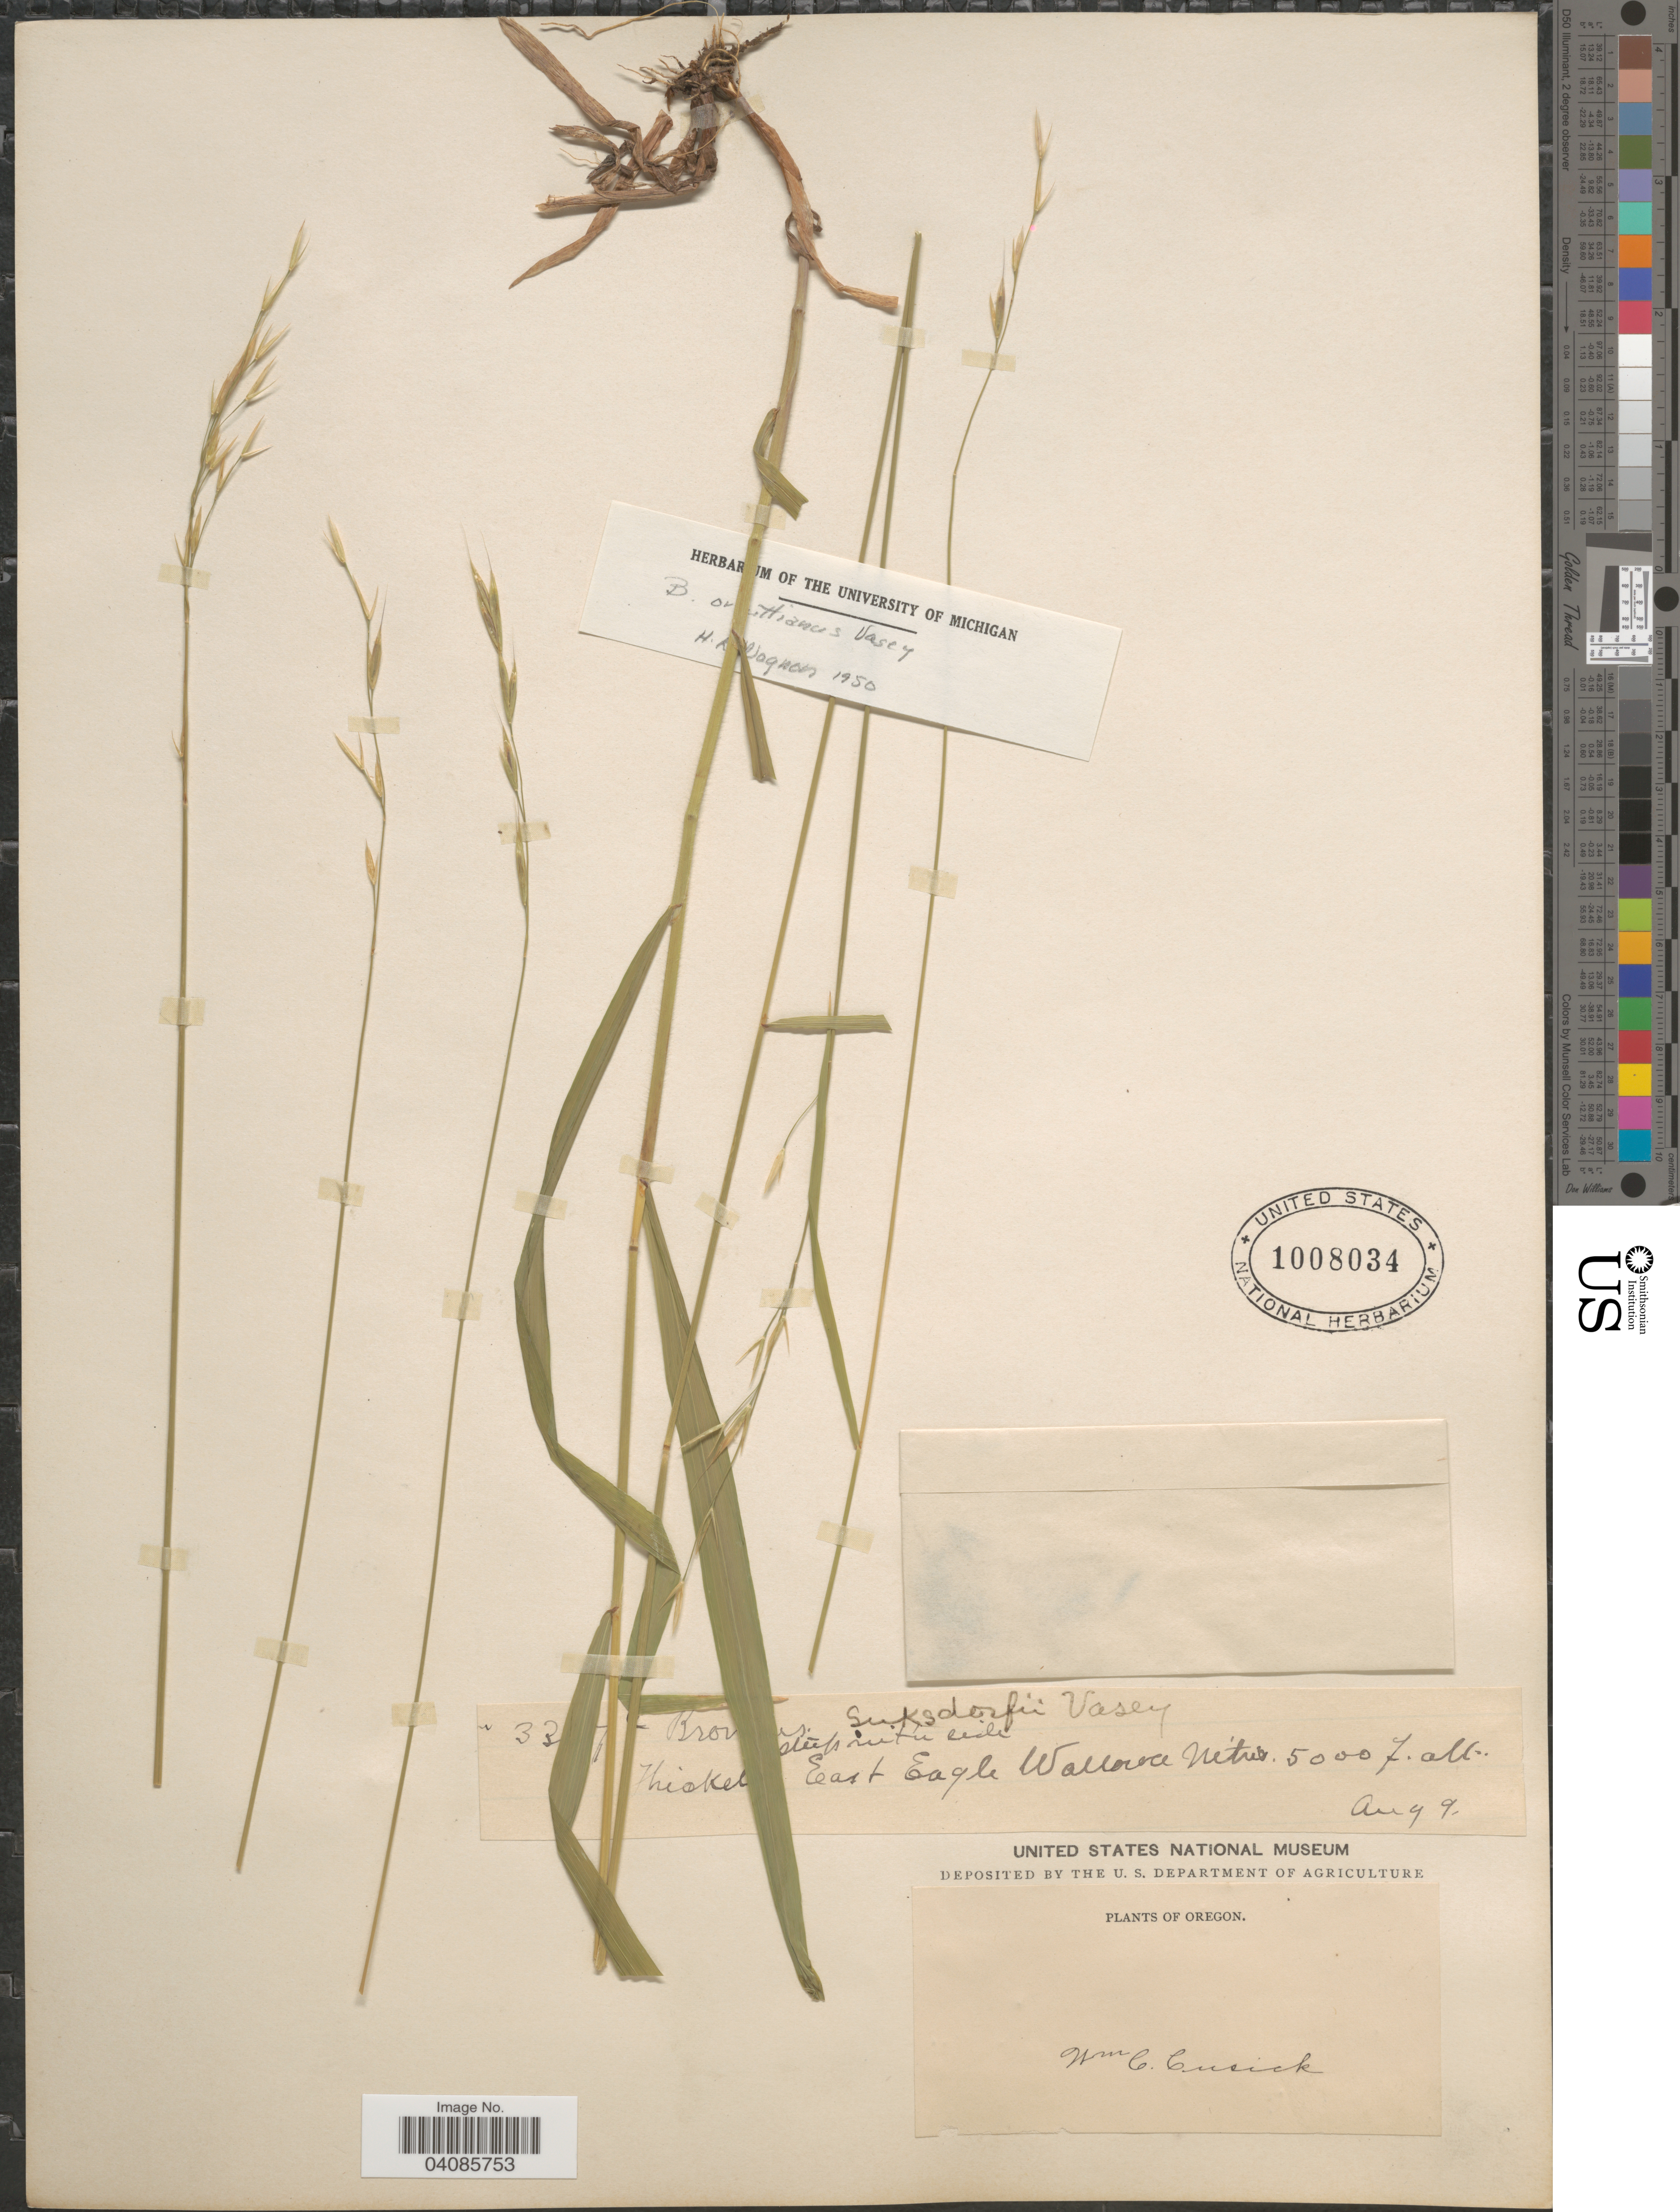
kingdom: Plantae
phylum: Tracheophyta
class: Liliopsida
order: Poales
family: Poaceae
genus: Bromus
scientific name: Bromus suksdorfii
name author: Vasey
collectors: W. C. Cusick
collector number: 33!7!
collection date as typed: Transcribed d/m/y: /8/9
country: United States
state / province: Oregon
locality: East Eagle Wallowa Mtns.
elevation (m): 1524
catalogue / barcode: US 1008034